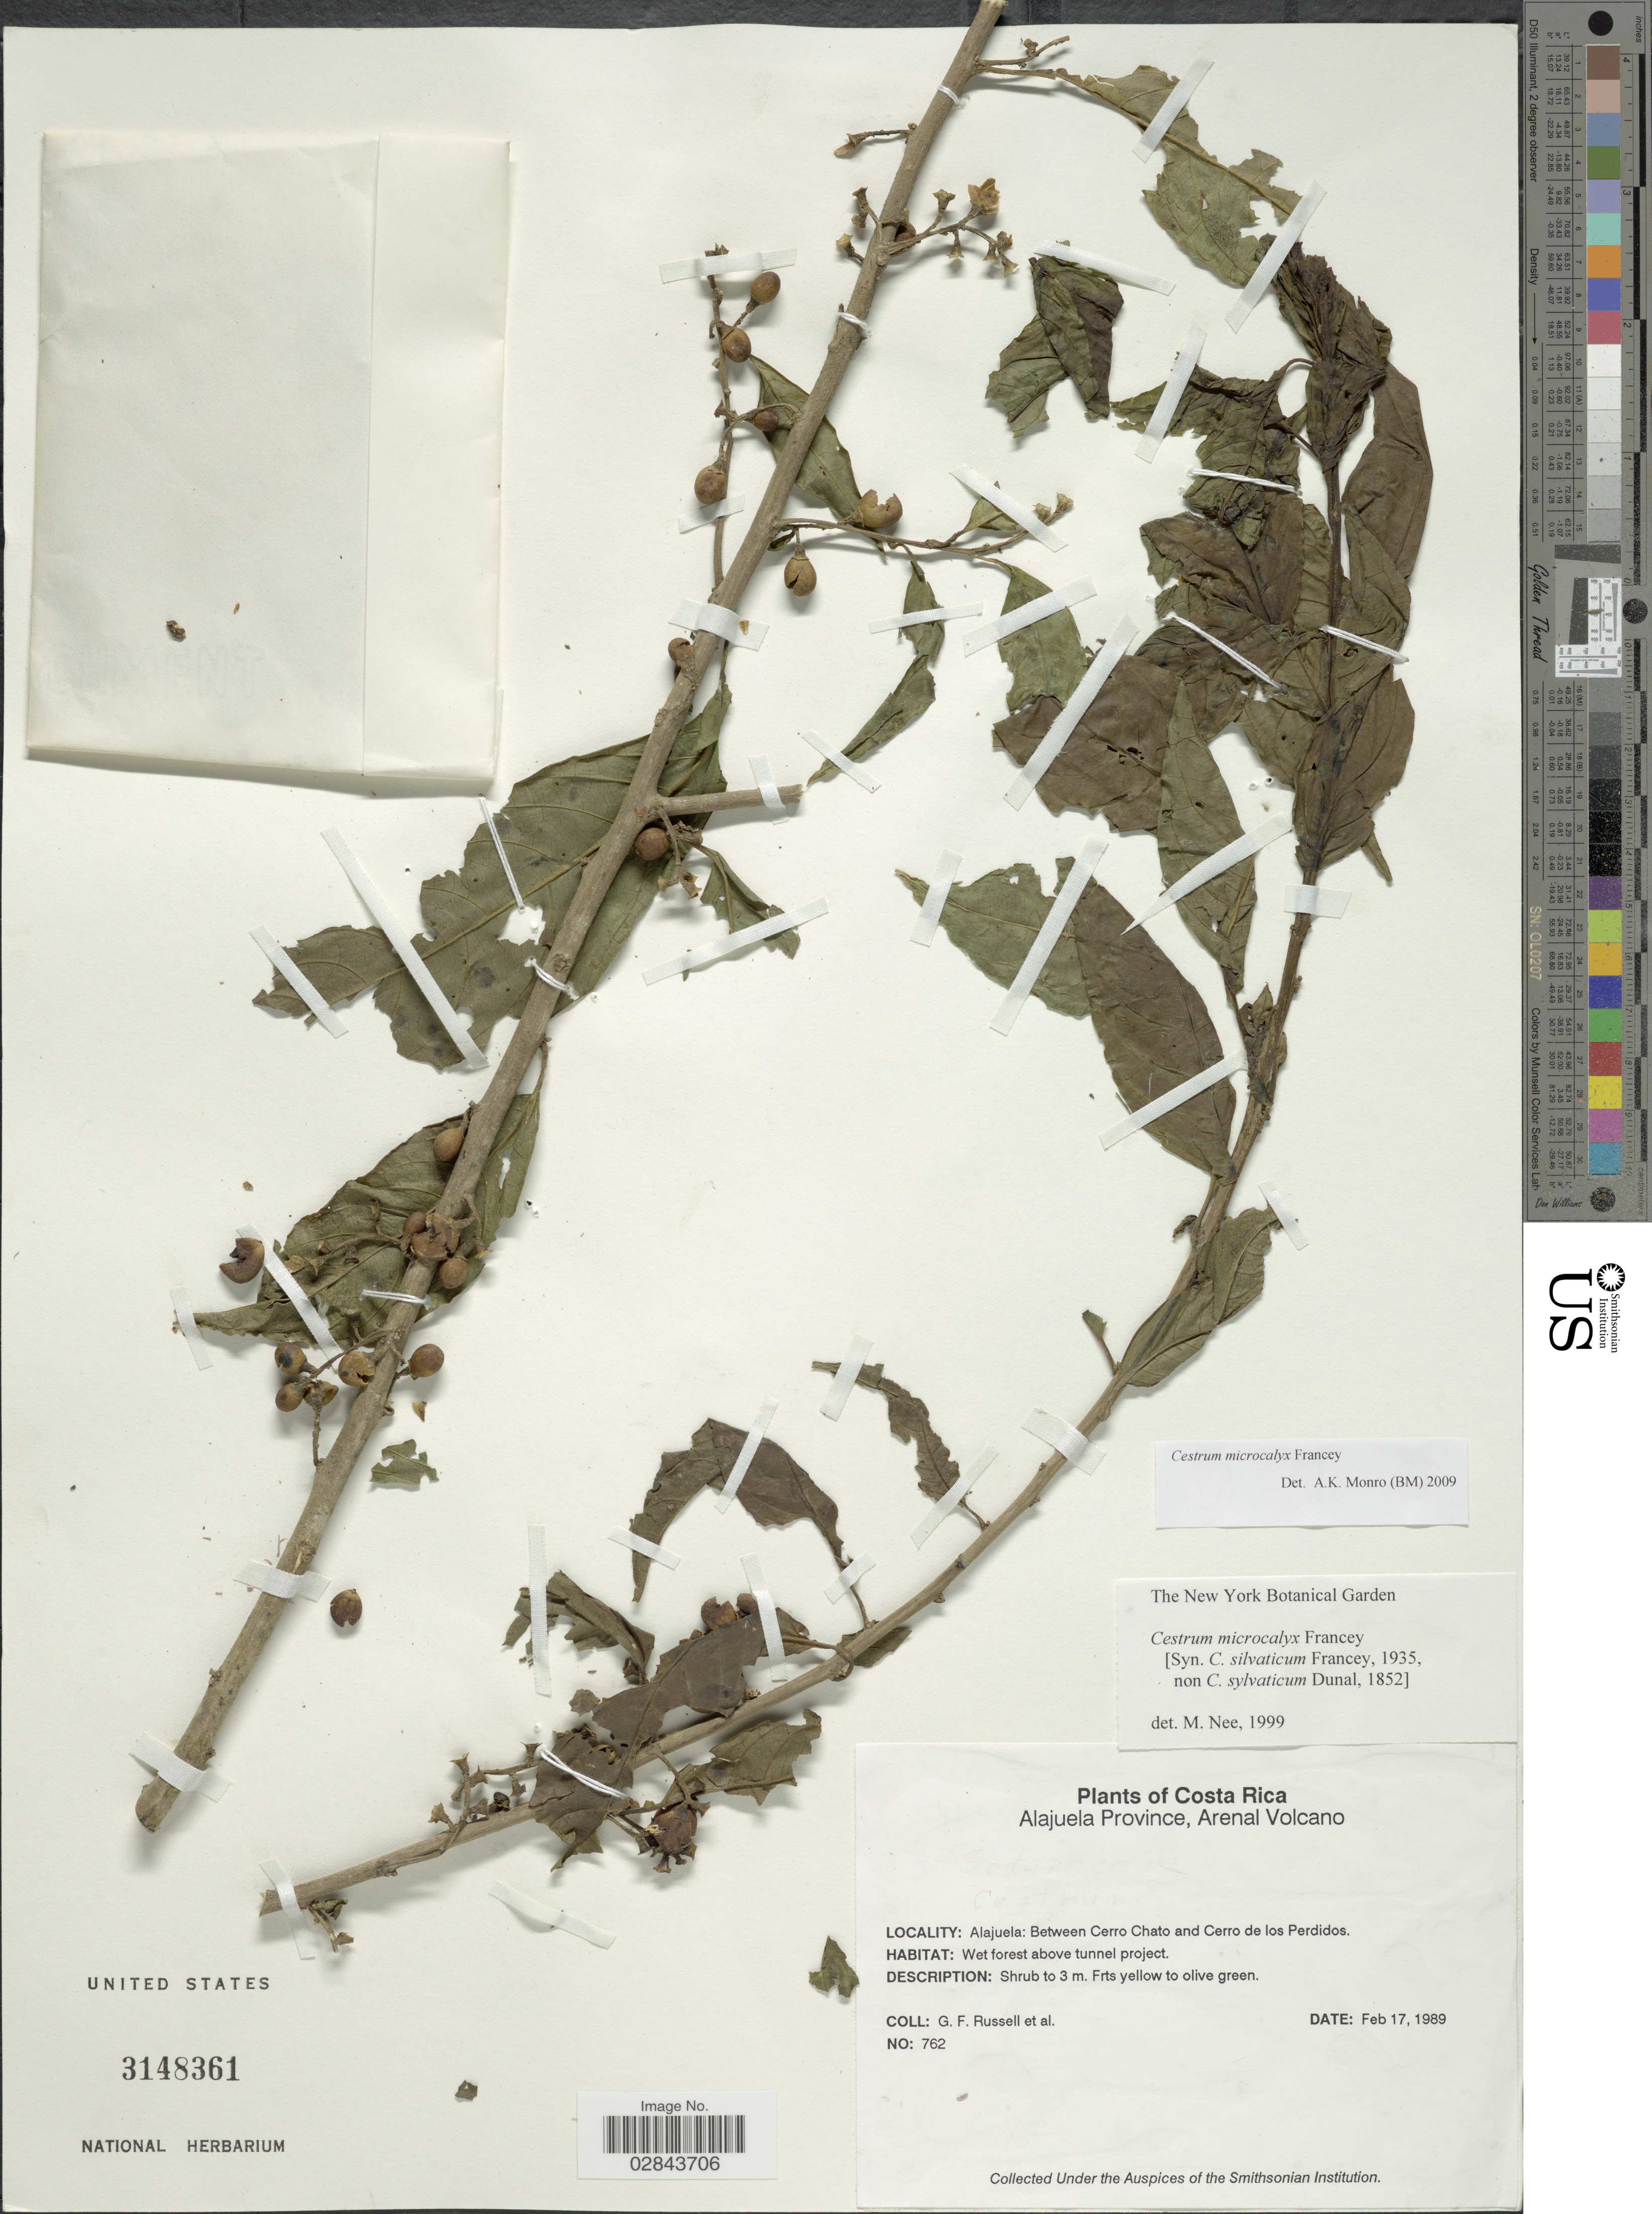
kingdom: Plantae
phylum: Tracheophyta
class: Magnoliopsida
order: Solanales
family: Solanaceae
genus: Cestrum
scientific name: Cestrum microcalyx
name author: Francey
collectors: G. Russell & et al.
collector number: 762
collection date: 1989-02-17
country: Costa Rica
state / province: Alajuela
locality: Alajuela Province, Arenal Volcano, Between Cerro Chato and Cerro de los Perdidos.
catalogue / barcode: US 3148361